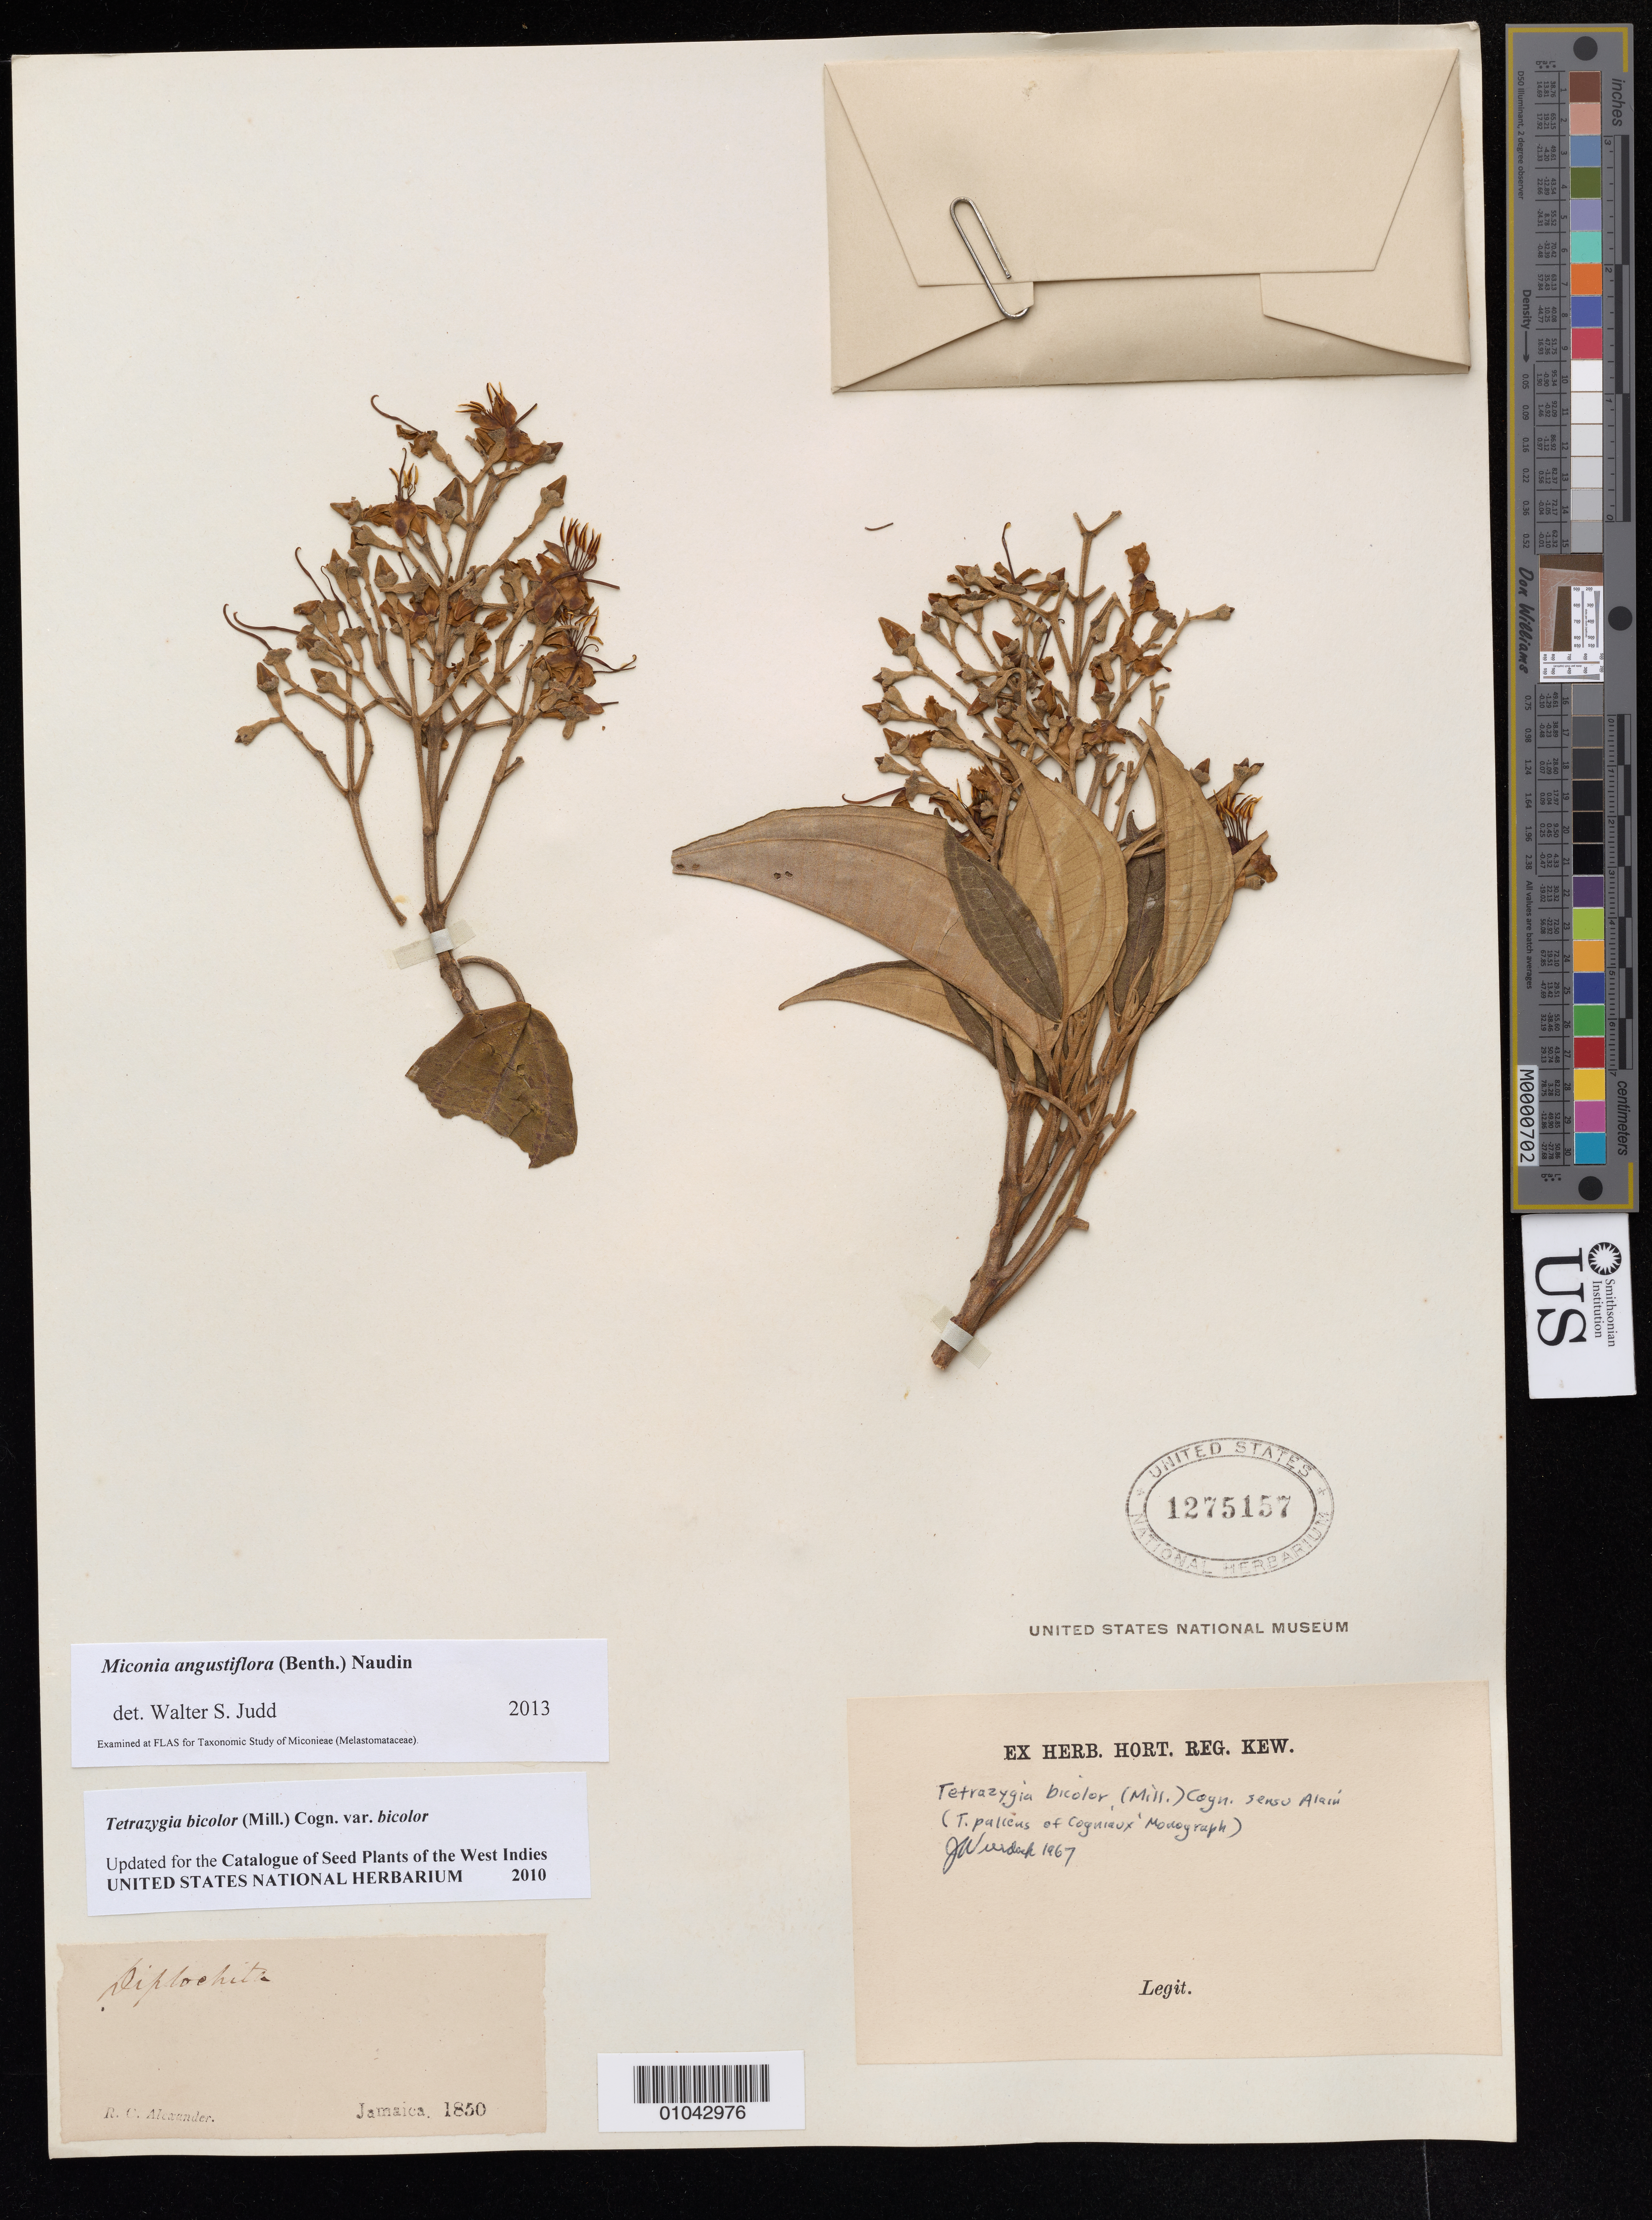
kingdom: Plantae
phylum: Tracheophyta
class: Magnoliopsida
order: Myrtales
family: Melastomataceae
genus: Miconia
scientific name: Miconia angustilamina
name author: (Judd & Skean) Judd & Ionta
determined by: Judd, Walter S.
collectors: R. C. Alexander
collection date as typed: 1850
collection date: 1850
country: Jamaica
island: Jamaica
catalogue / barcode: US 1275157